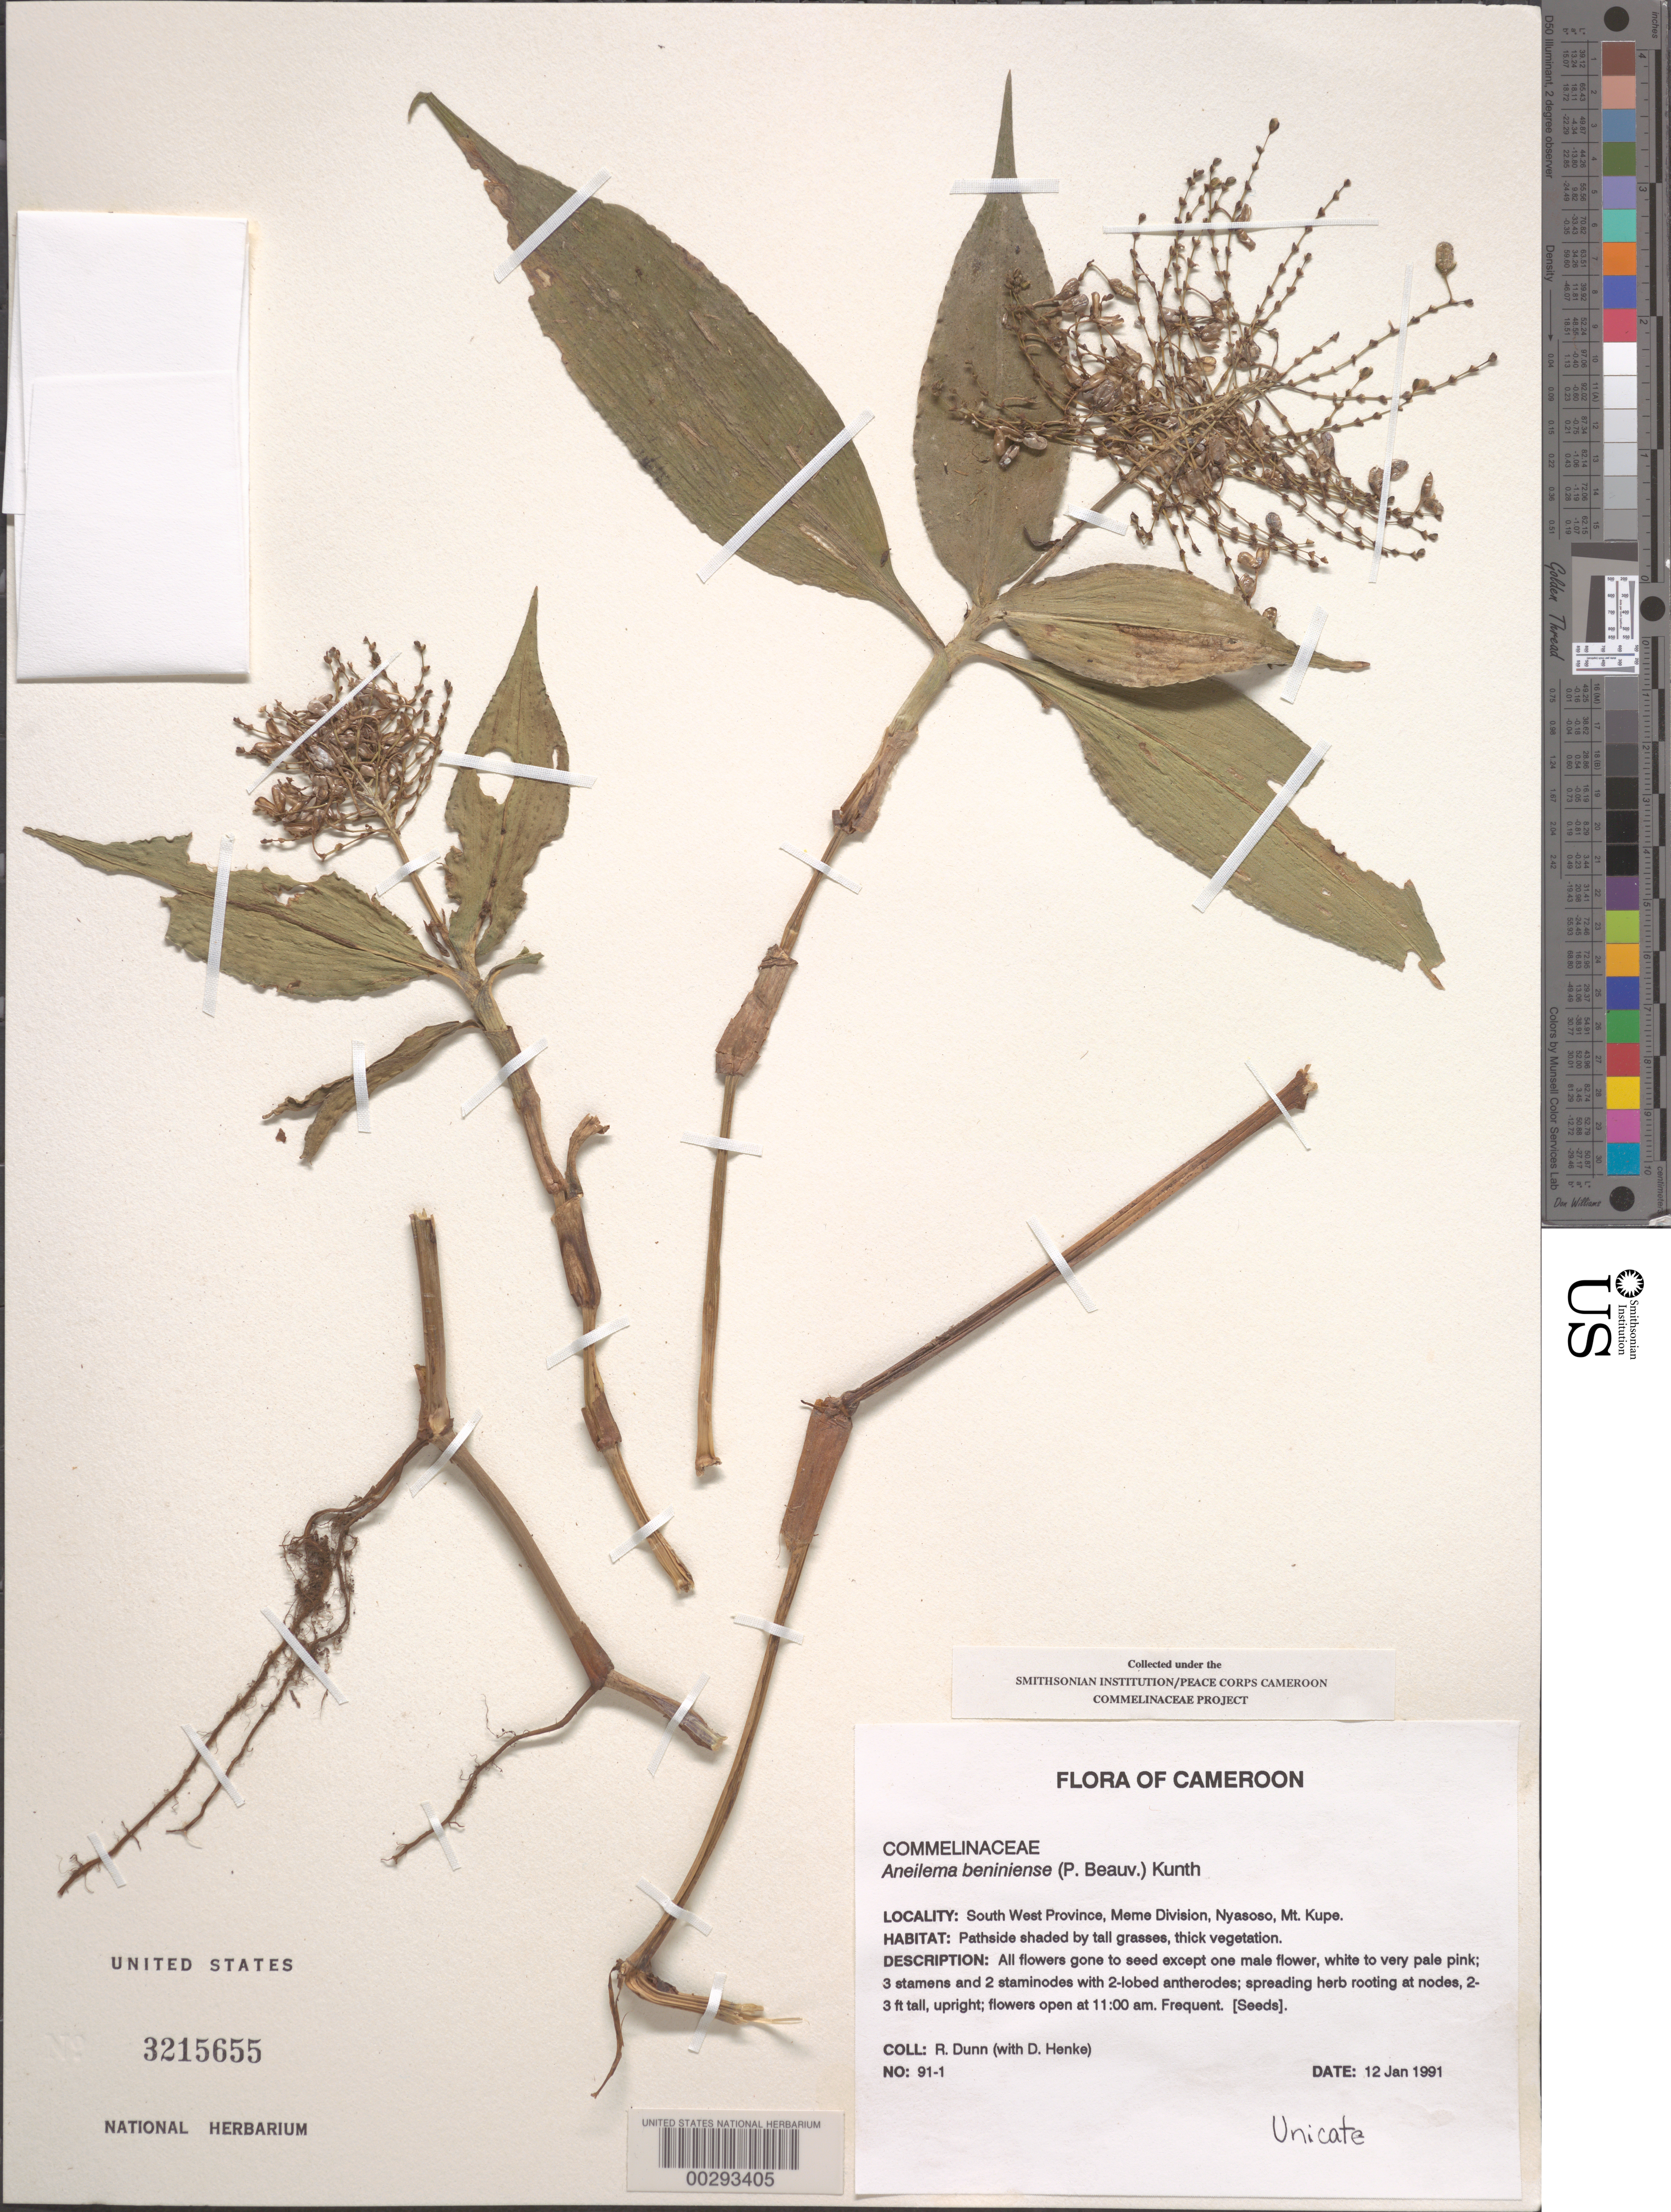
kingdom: Plantae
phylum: Tracheophyta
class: Liliopsida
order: Commelinales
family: Commelinaceae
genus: Aneilema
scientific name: Aneilema beniniense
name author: (P. Beauv.) Kunth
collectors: R. Dunn & D. Henke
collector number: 90/1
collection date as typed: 12 Jan 1991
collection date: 1991-01-12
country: Cameroon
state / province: Sud-Ouest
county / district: Meme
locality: Nyasoso, Mt. Kupe.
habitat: Pathside, shaded by tall grasses, thick vegetation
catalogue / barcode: US 3215655